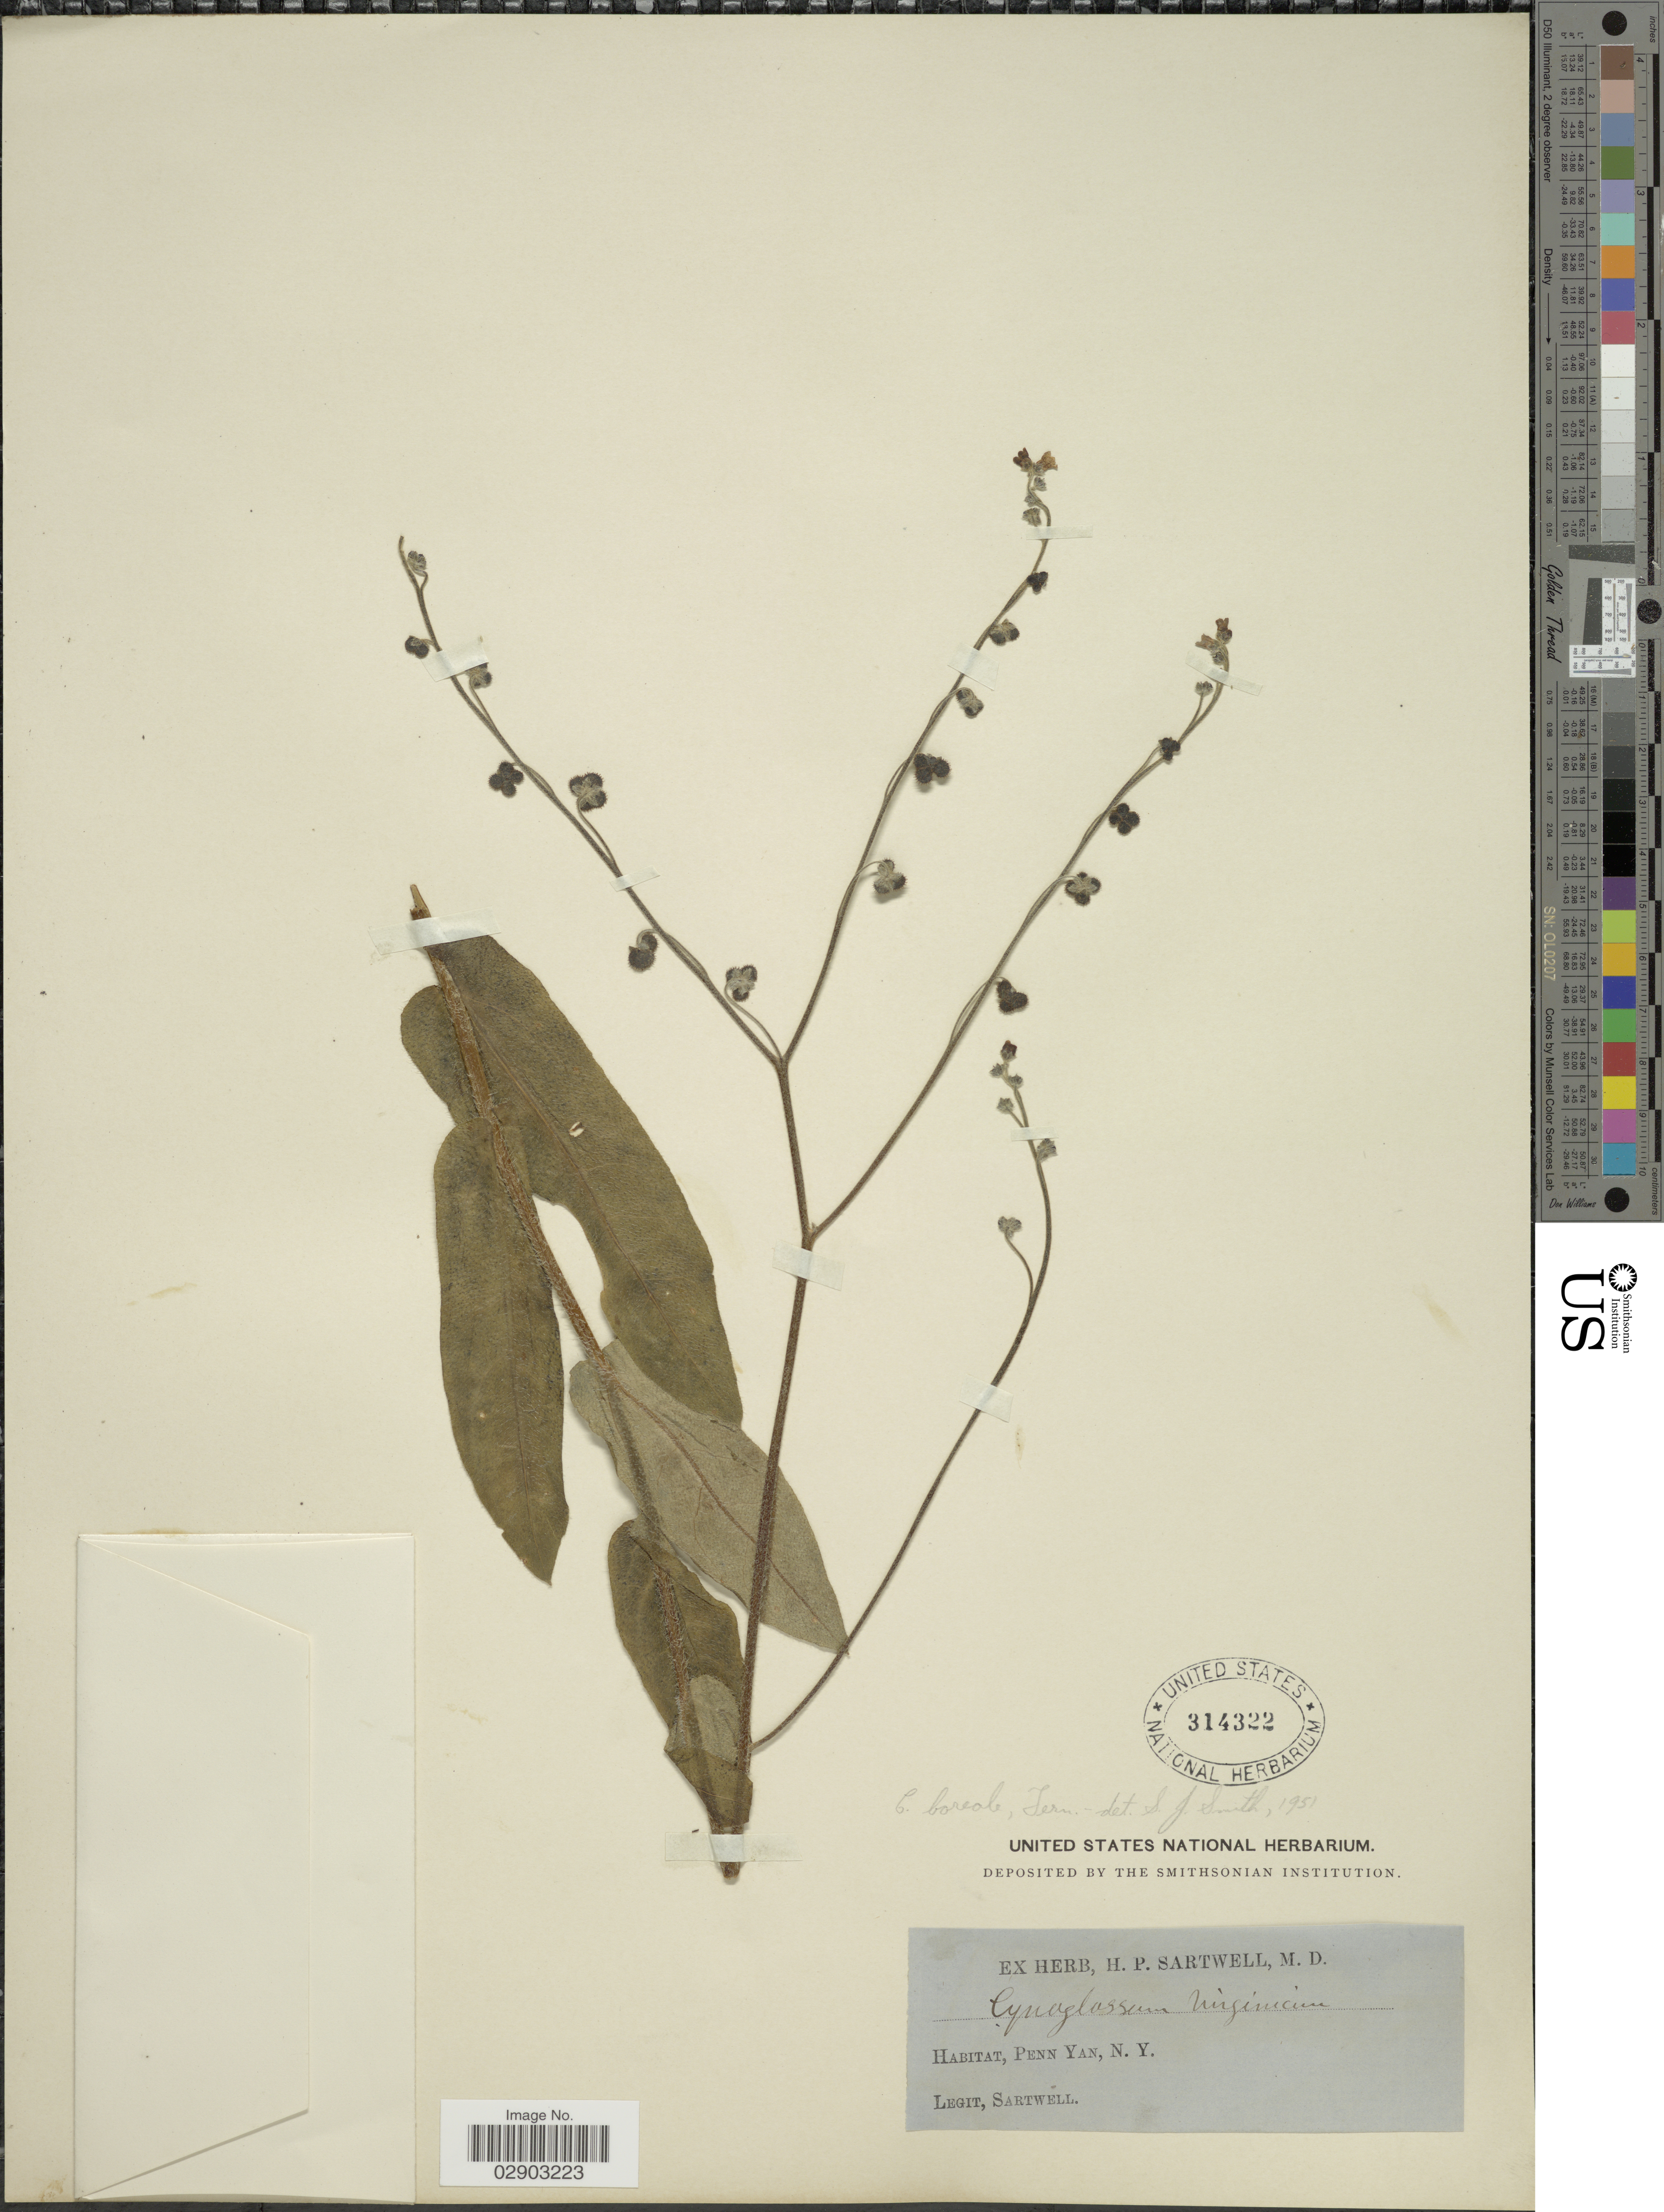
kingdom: Plantae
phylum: Tracheophyta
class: Magnoliopsida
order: Boraginales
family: Boraginaceae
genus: Cynoglossum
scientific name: Cynoglossum virginianum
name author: L.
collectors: H. P. Sartwell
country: United States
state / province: New York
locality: Penn Yan, N. Y.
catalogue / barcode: US 314322